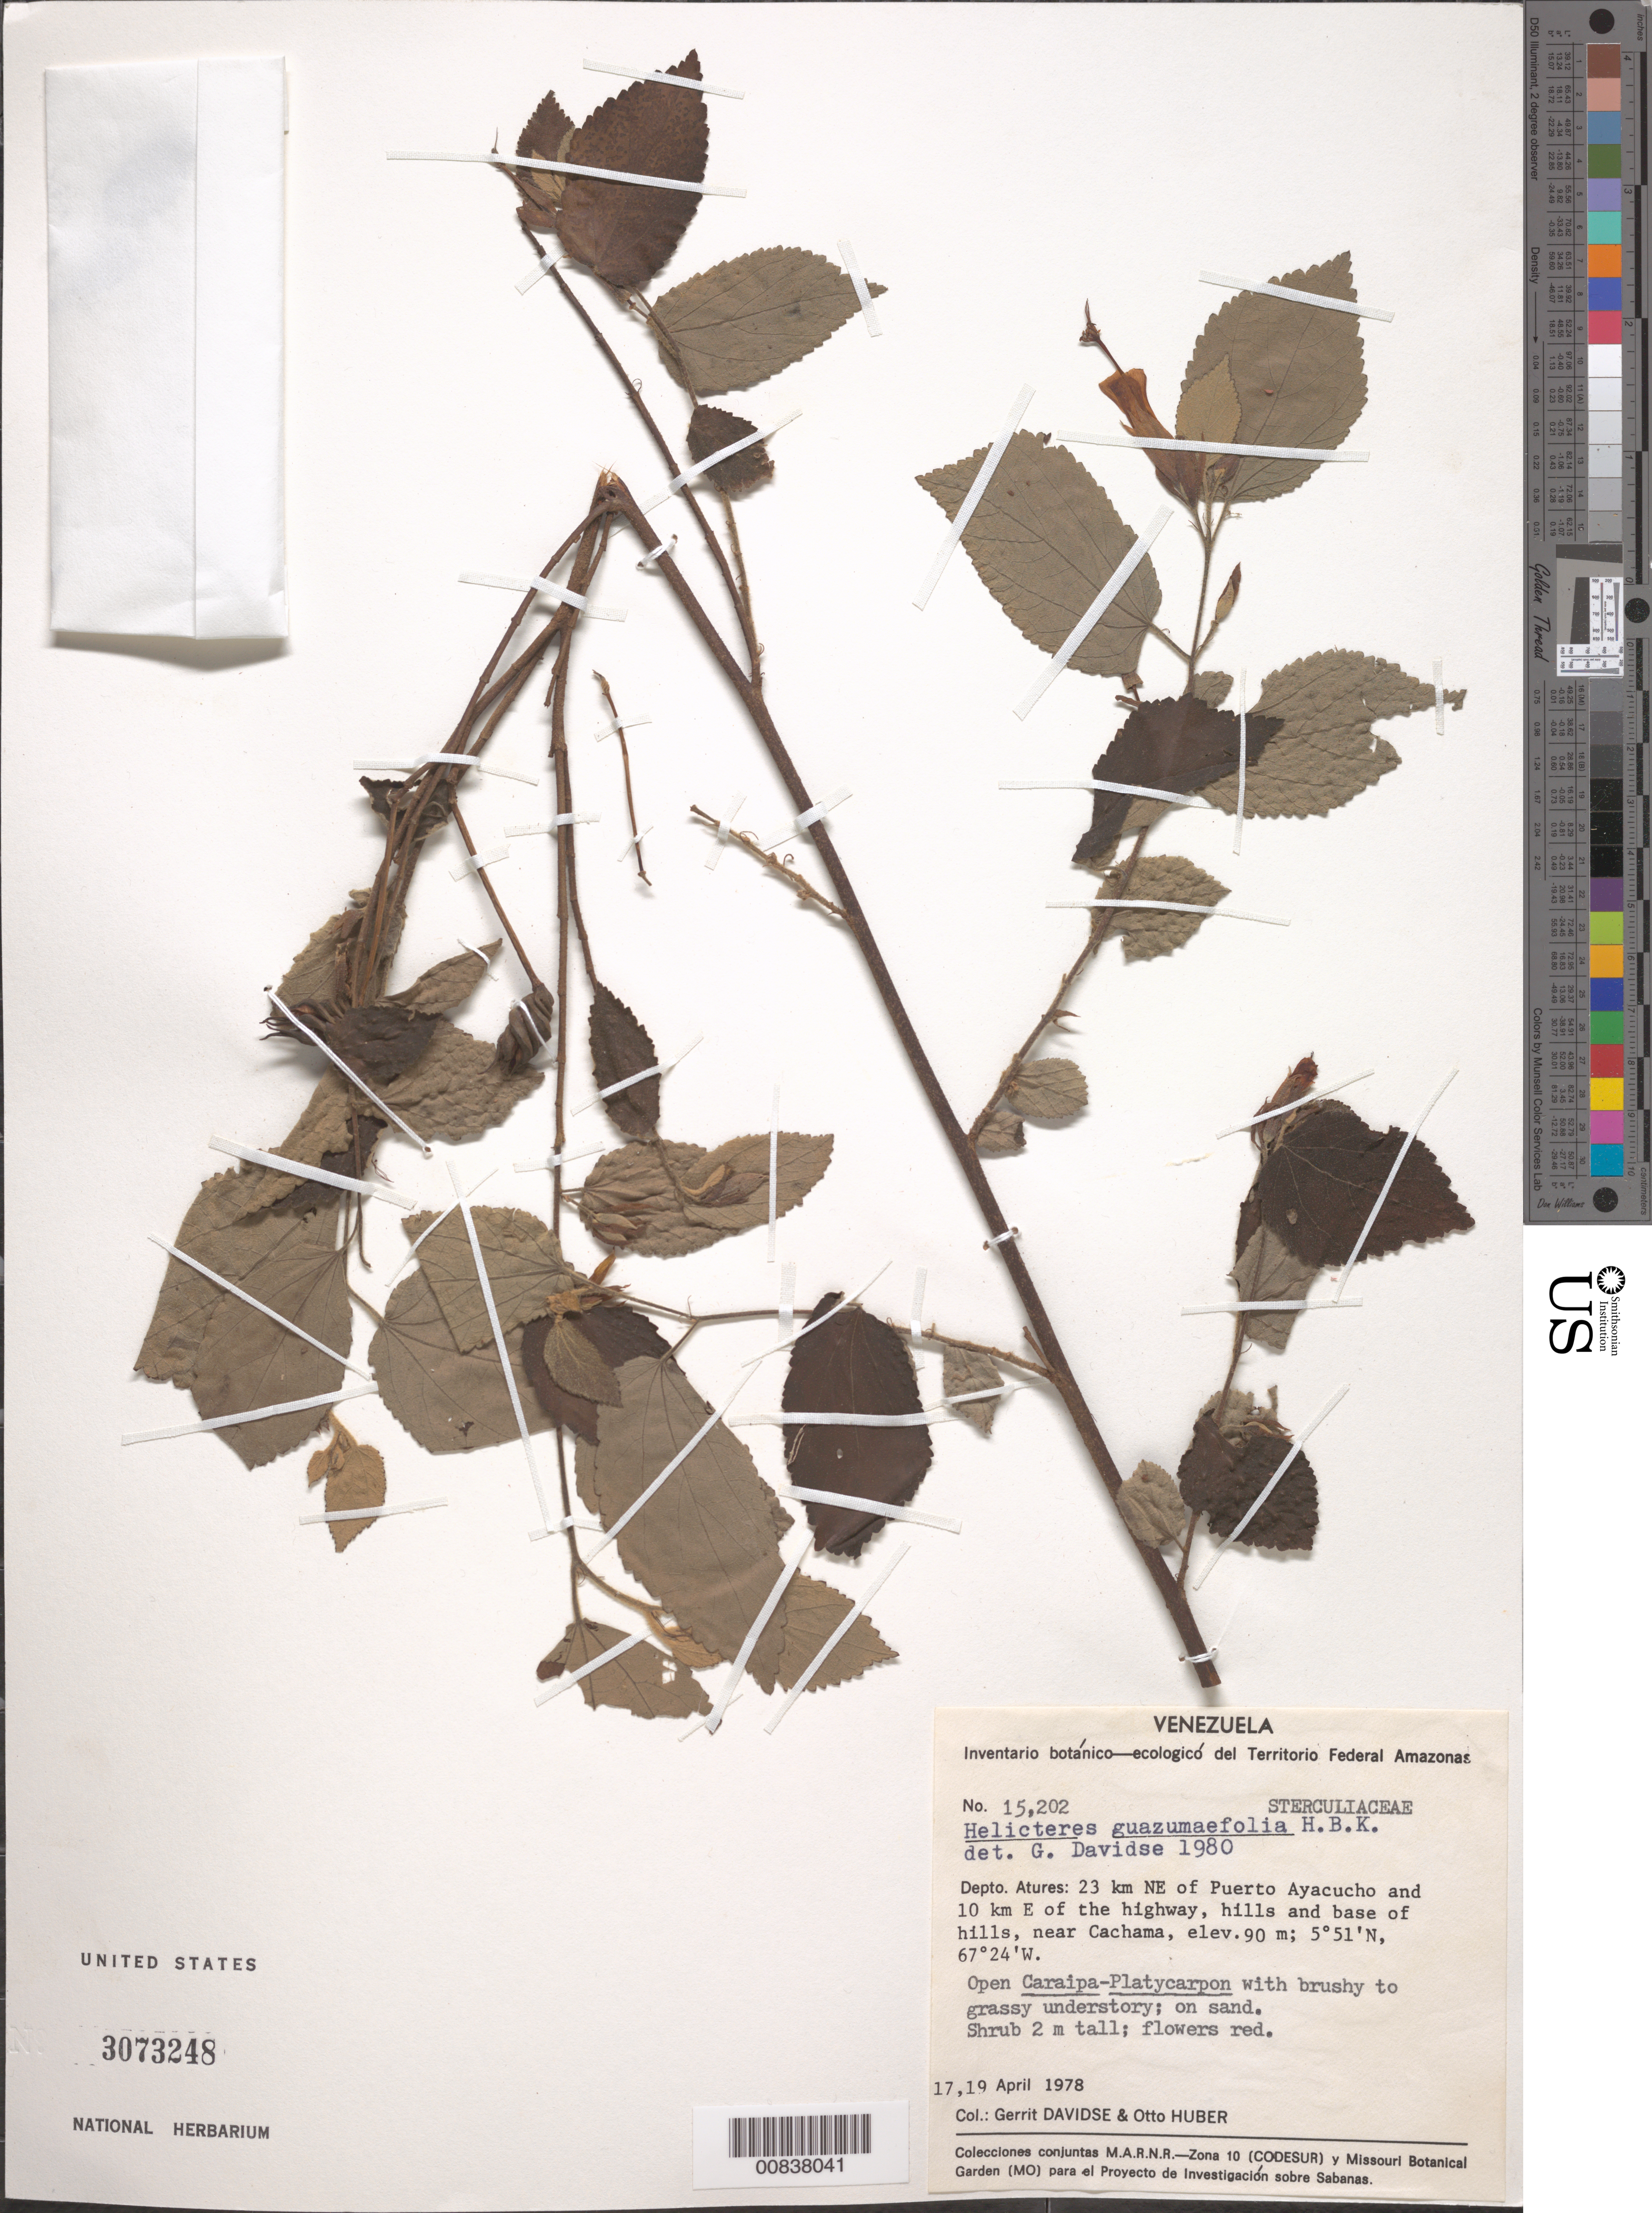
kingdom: Plantae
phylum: Tracheophyta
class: Magnoliopsida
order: Malvales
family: Malvaceae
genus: Helicteres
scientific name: Helicteres guazumifolia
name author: Kunth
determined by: Davidse, Gerrit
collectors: G. Davidse & O. Huber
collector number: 15202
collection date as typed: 17-Apr-78 and 19-Apr-78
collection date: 1978-04-17,1978-04-19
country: Venezuela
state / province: Amazonas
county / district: Atures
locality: Puerto Ayacucho, 23 km NE of, 10 km E of highway to El Burro, near Cachama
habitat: Open Caraipa-Platycarpon with brushy to grassy understory; on sand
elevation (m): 90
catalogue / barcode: US 3073248